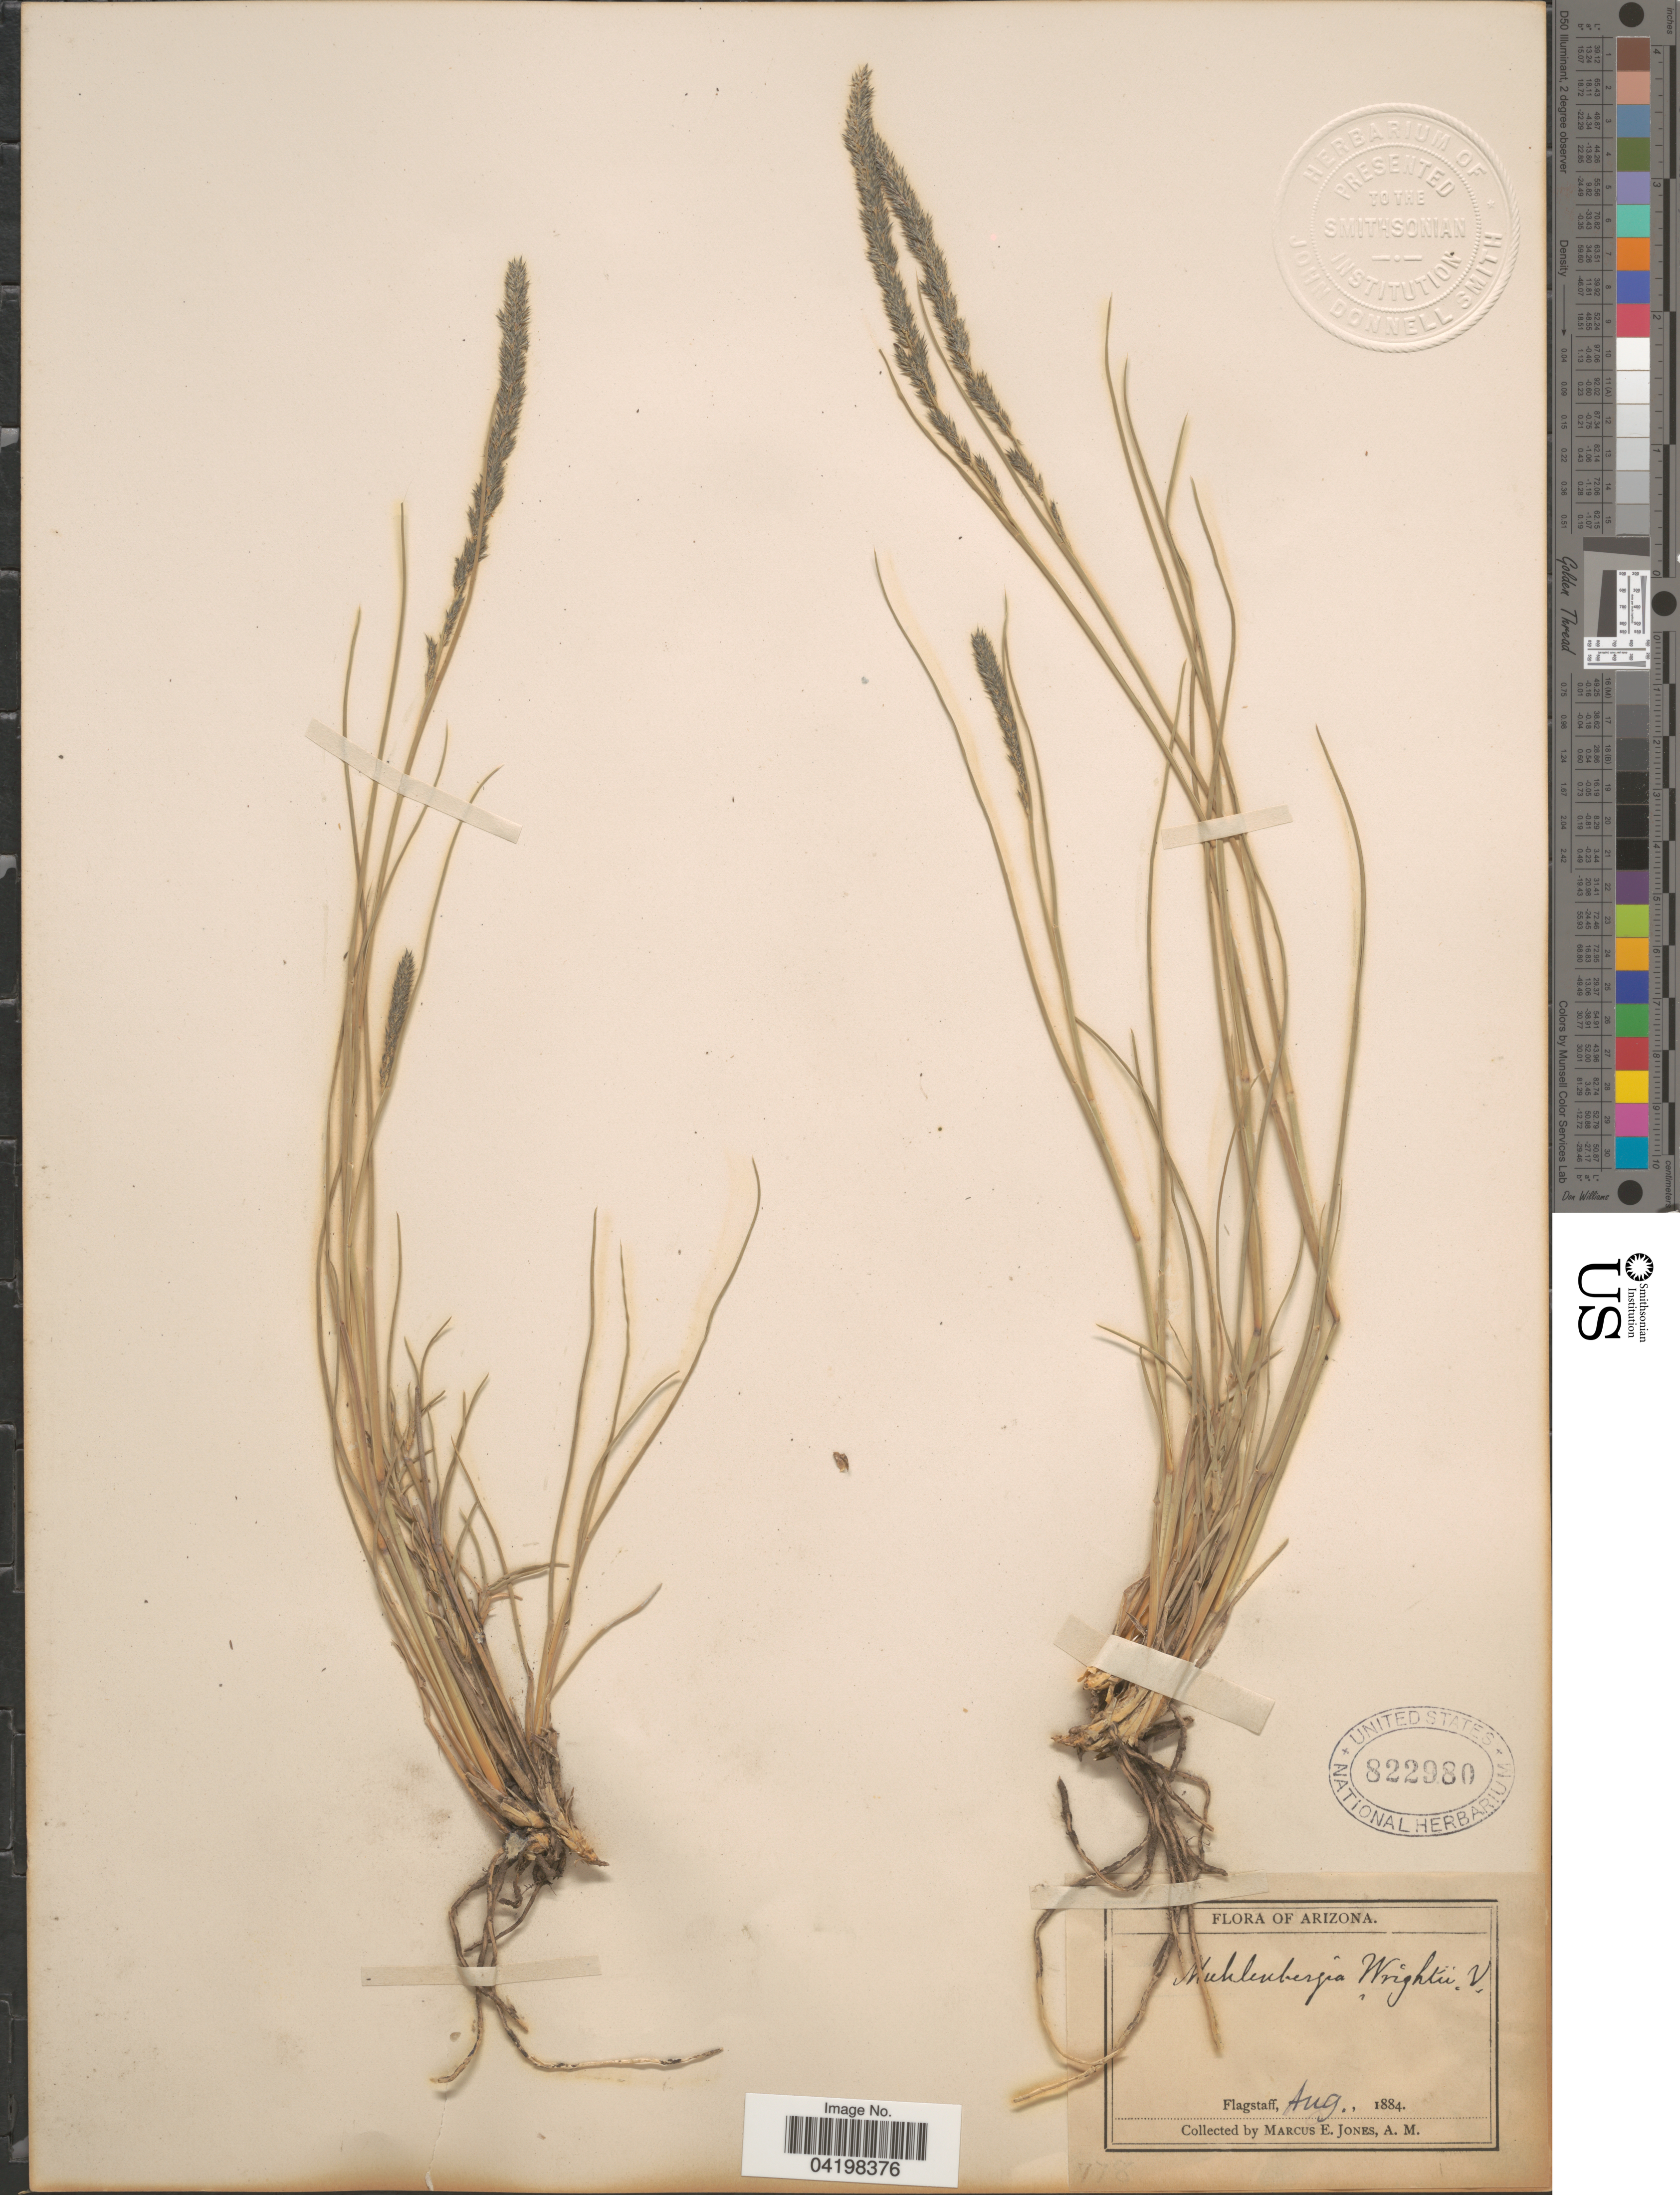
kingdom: Plantae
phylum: Tracheophyta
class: Liliopsida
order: Poales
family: Poaceae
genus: Muhlenbergia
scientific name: Muhlenbergia wrightii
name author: Vasey ex J.M. Coult.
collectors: M. E. Jones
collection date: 1884-08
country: United States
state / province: Arizona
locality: Flagstaff.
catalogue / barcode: US 822980